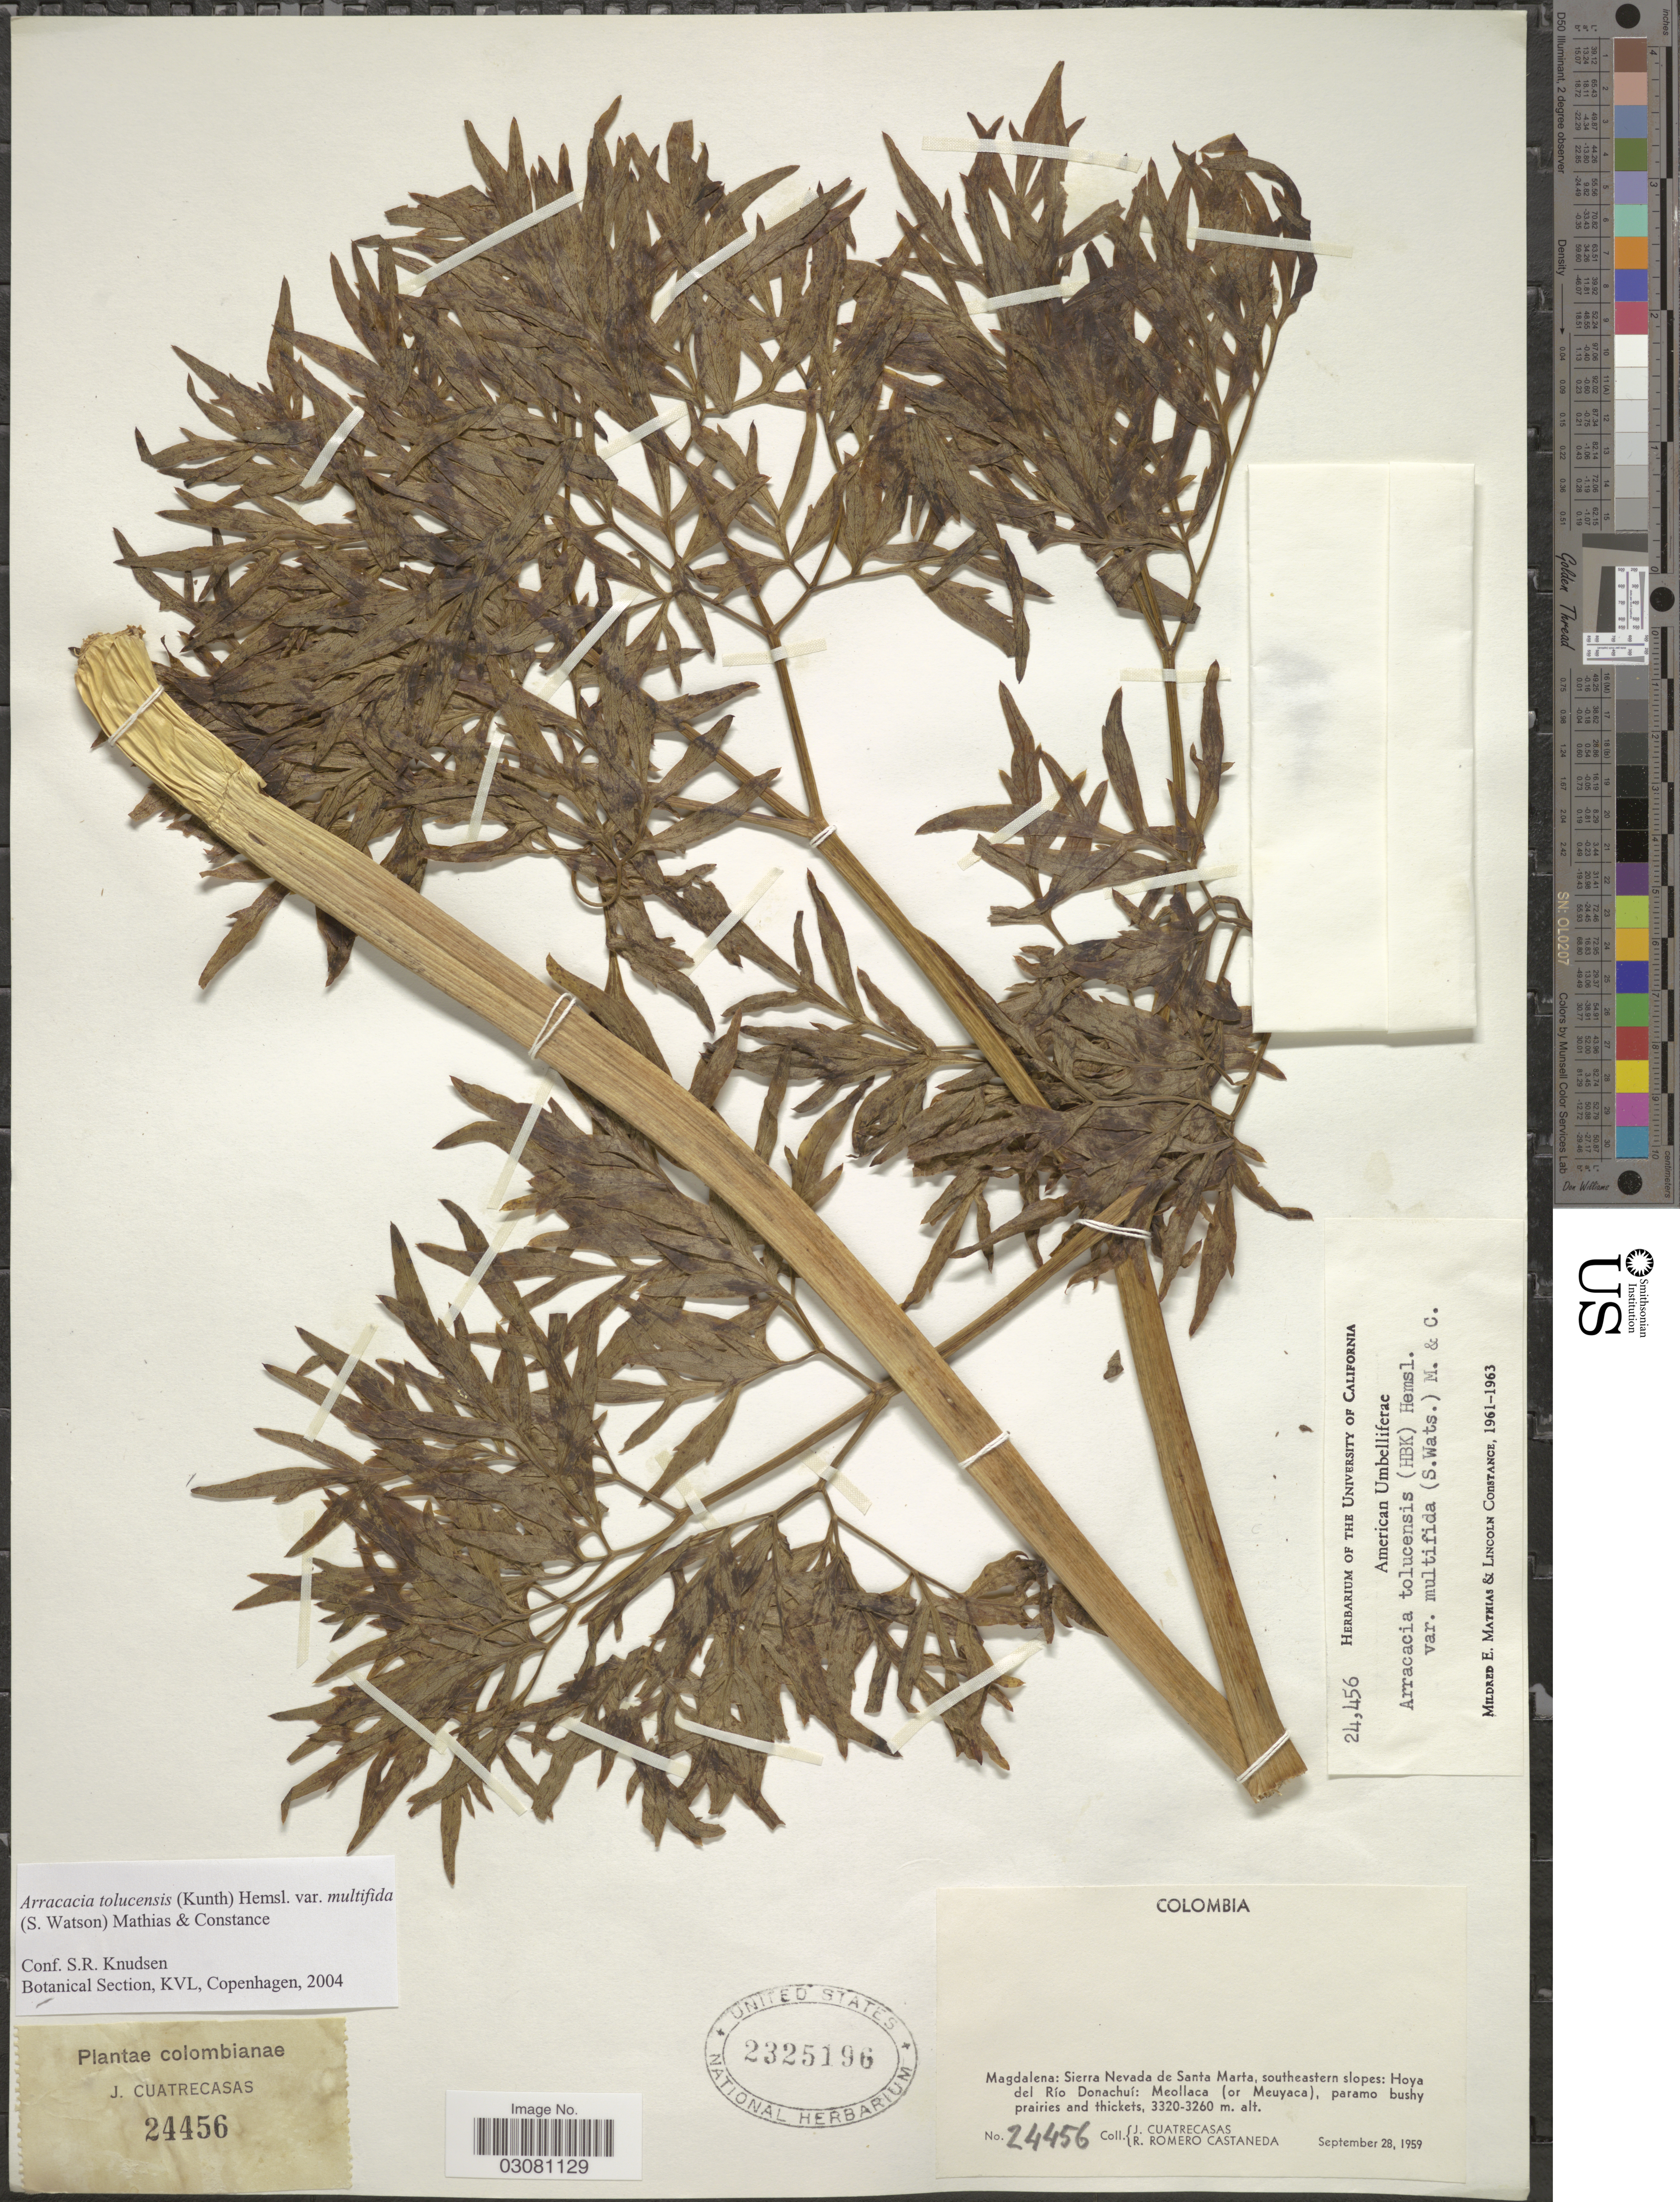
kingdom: Plantae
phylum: Tracheophyta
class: Magnoliopsida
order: Apiales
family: Apiaceae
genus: Arracacia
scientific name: Arracacia tolucensis var. multifida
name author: (S. Watson) Mathias & Constance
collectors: J. Cuatrecasas & R. Romero Castañeda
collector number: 24456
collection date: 1959-09-28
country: Colombia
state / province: Magdalena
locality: Sierra Nevada de Santa Marta, southeastern slopes: Hoya del Río Donachuí: Meollaca (or Meuyaca).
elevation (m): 3260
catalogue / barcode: US 2325196